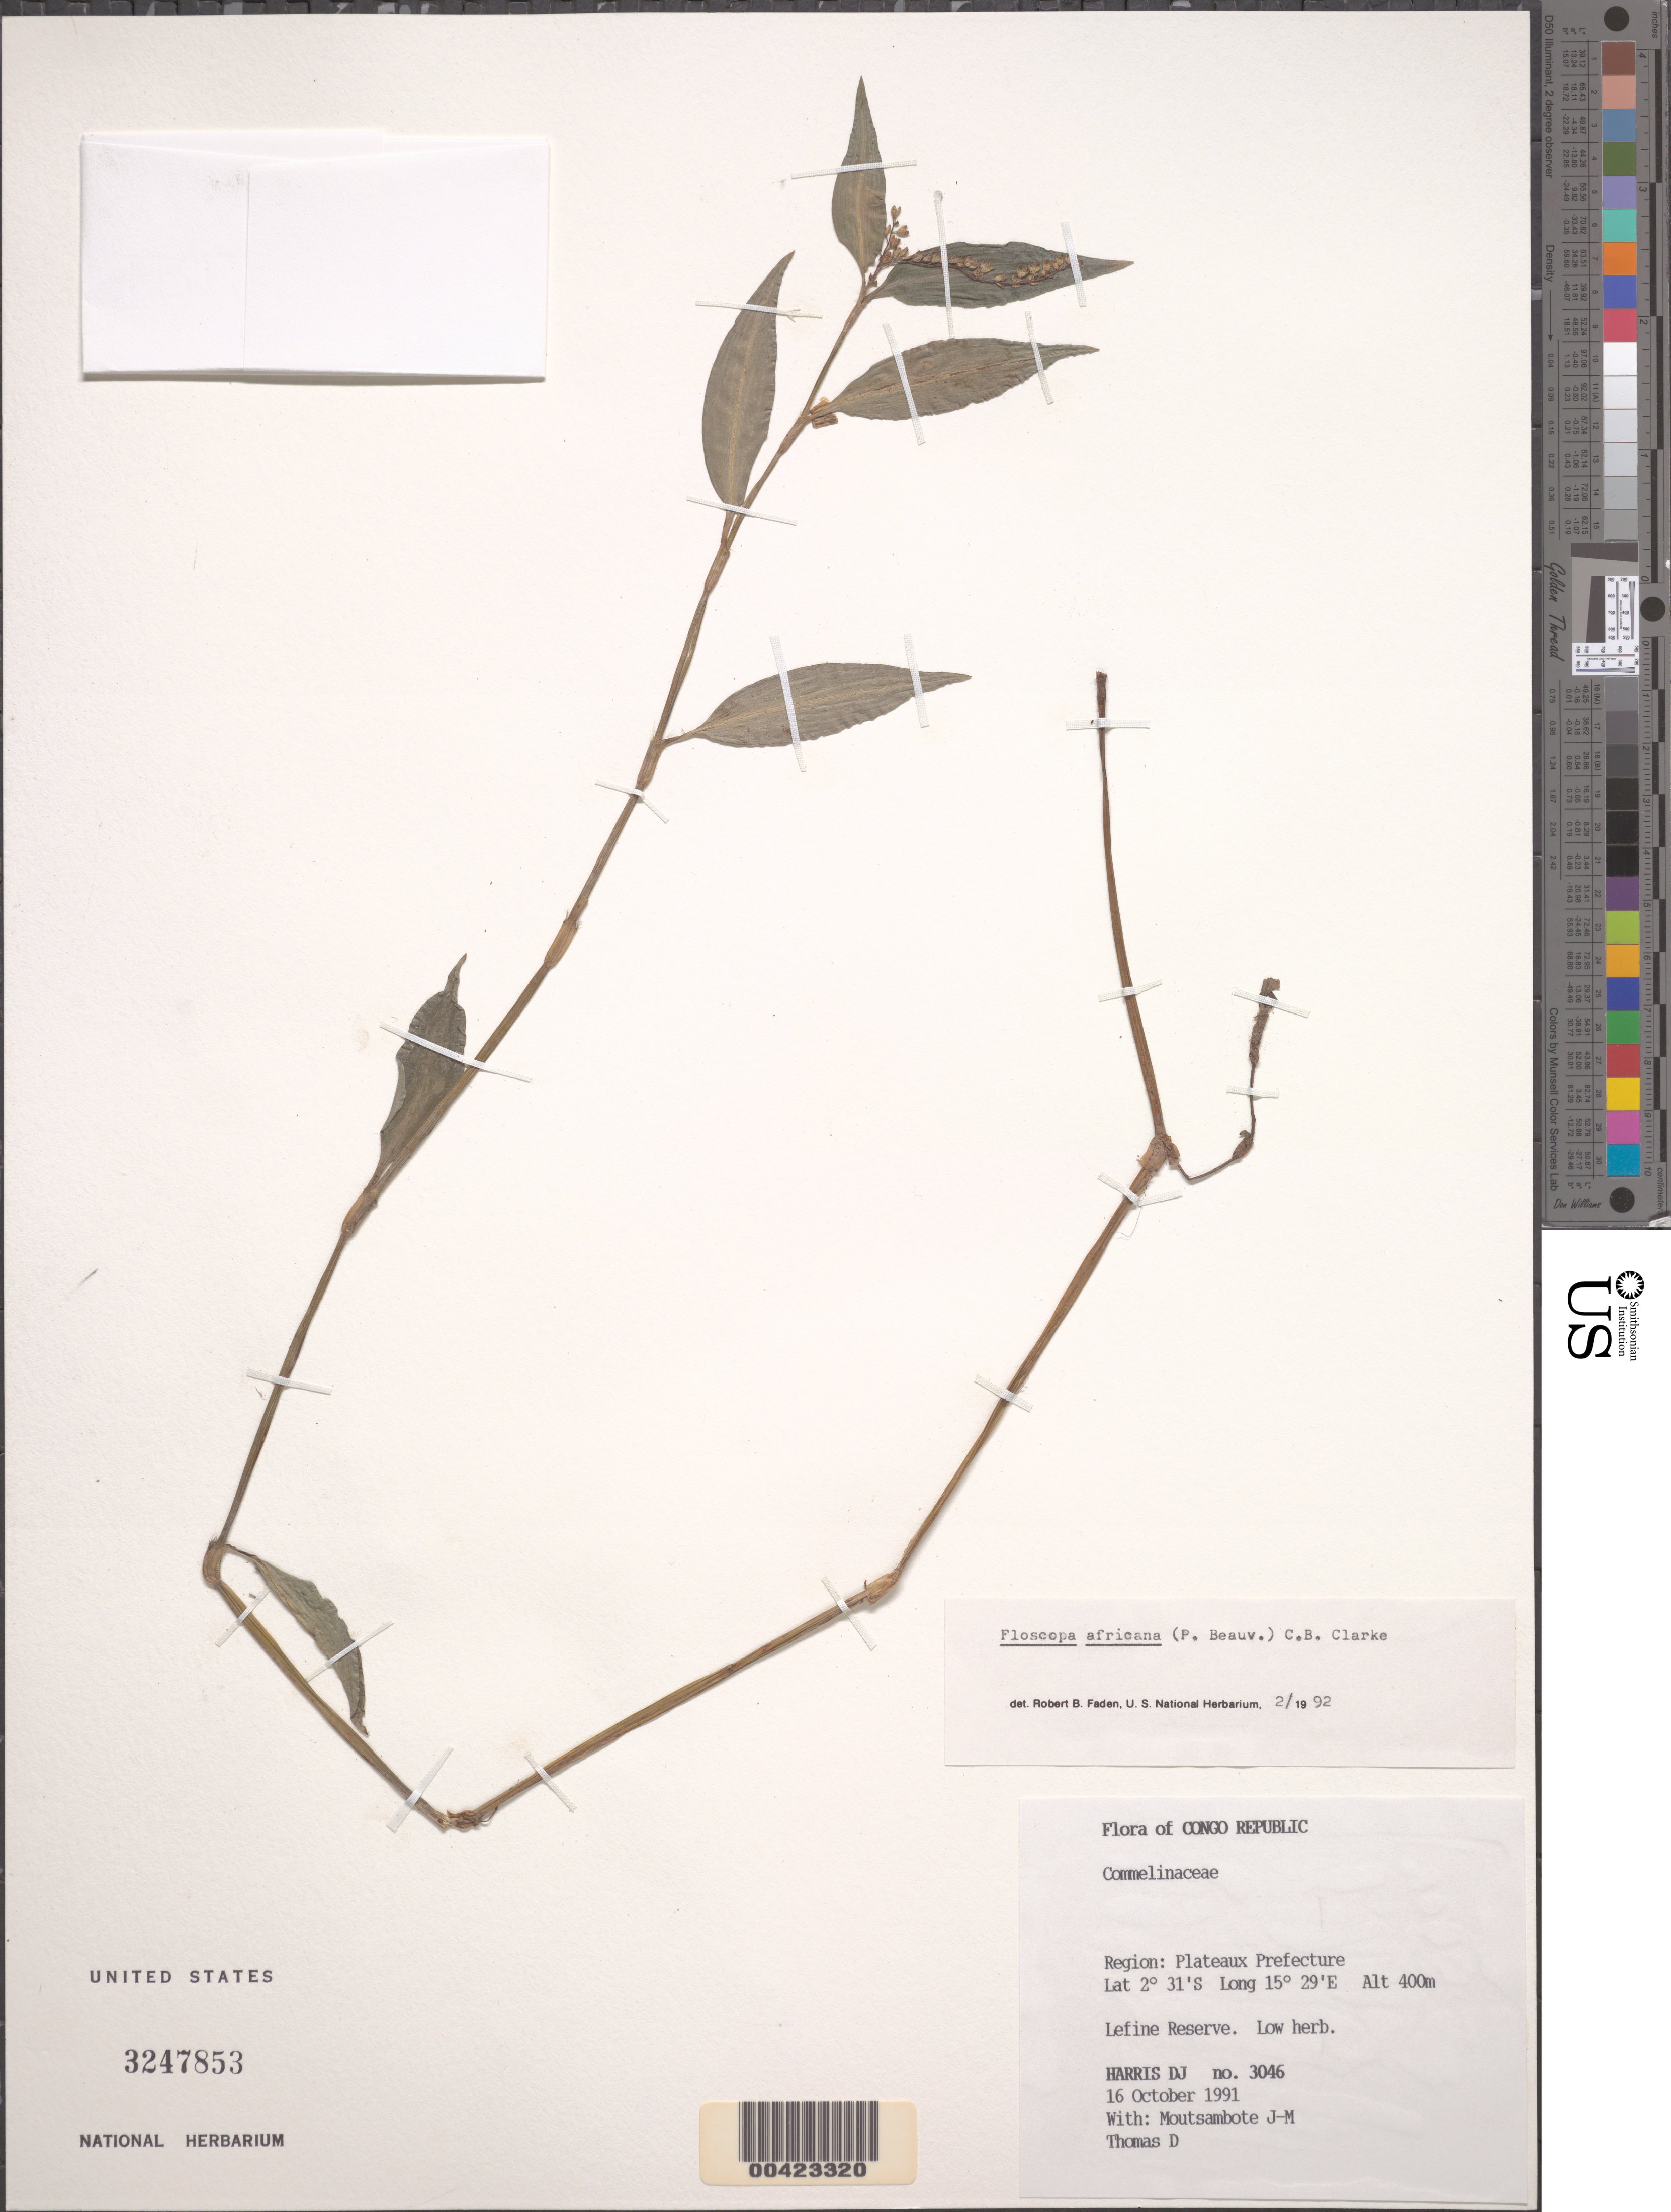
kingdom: Plantae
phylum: Tracheophyta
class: Liliopsida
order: Commelinales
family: Commelinaceae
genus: Floscopa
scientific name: Floscopa africana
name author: (P. Beauv.) C.B. Clarke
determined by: Faden, Robert B., (US), Smithsonian Institution - National Museum of Natural History (UNITED STATES)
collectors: D. J. Harris, J. Moutsambote & D. Thomas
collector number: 3046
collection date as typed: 16 Oct 1991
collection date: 1991-10-16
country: Congo, Republic of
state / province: Plateaux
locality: Lefini Reserve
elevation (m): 400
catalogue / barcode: US 3247853